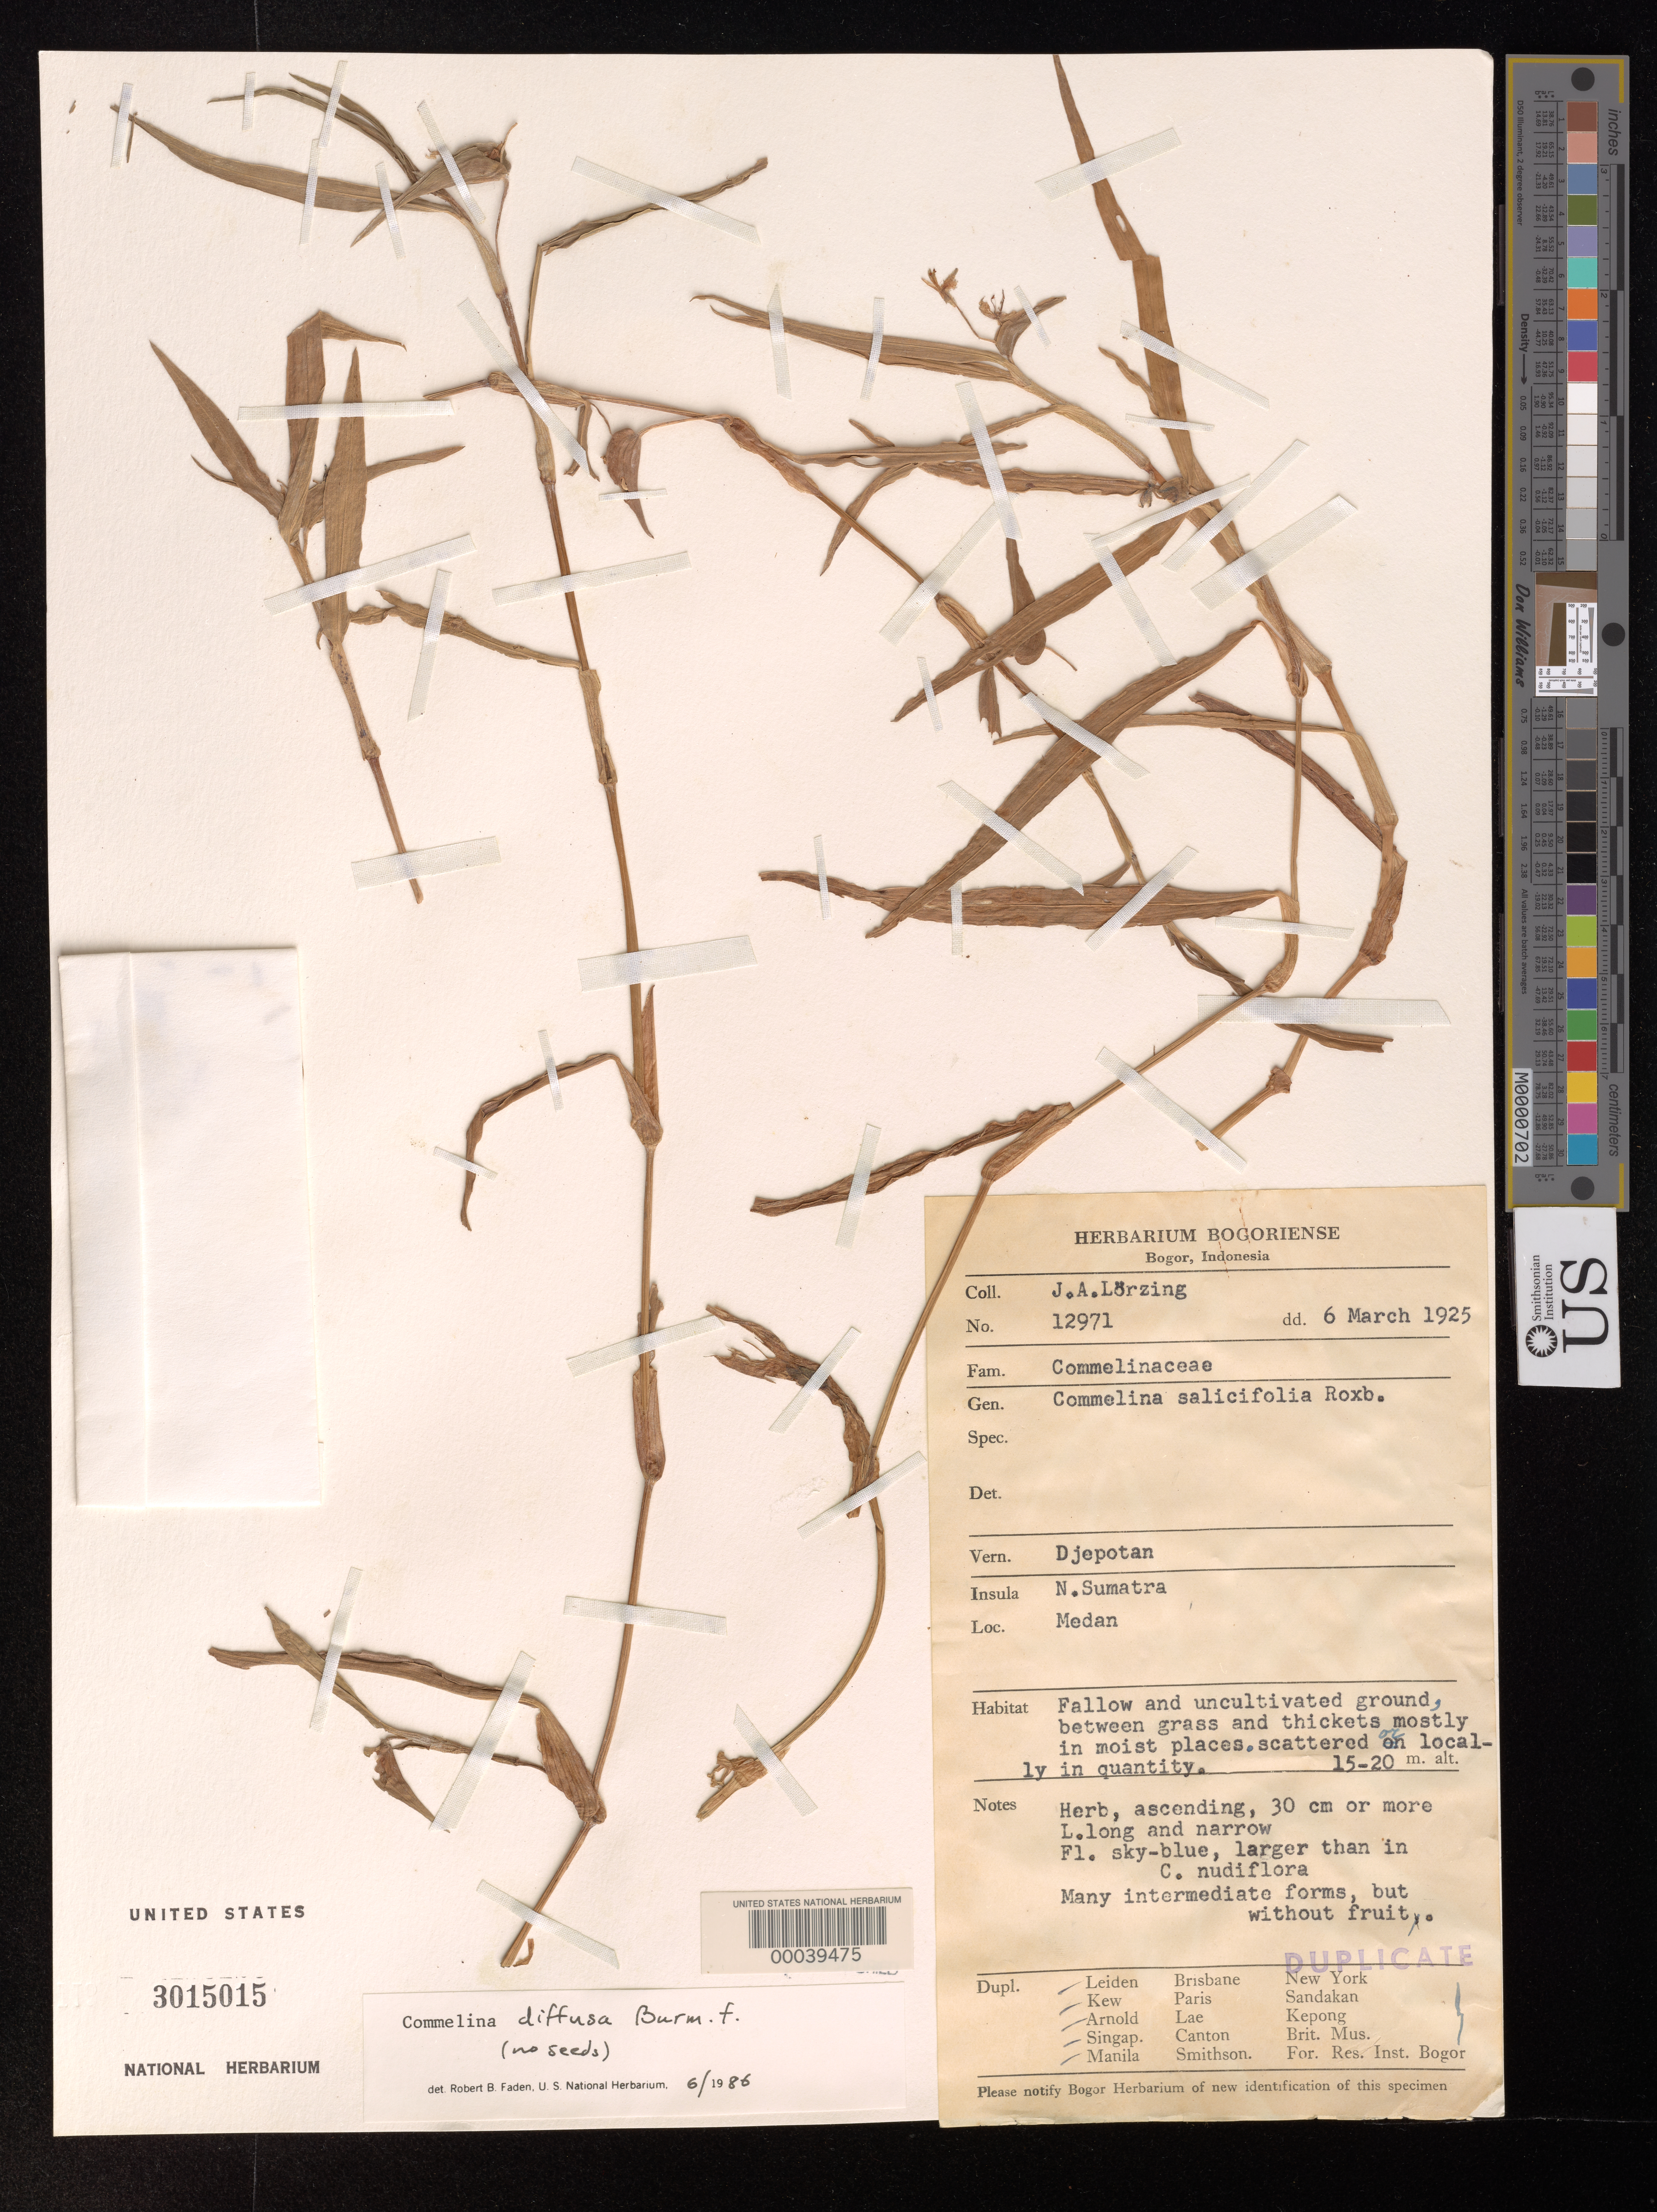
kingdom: Plantae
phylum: Tracheophyta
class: Liliopsida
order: Commelinales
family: Commelinaceae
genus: Commelina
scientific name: Commelina diffusa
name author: Burm. f.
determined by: Faden, Robert B., (US), Smithsonian Institution - National Museum of Natural History (UNITED STATES)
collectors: J. Lorzing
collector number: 12971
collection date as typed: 06 Mar 1925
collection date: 1925-03-06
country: Indonesia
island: Sumatra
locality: Medan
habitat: Moist, fallow soil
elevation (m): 15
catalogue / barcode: US 3015015